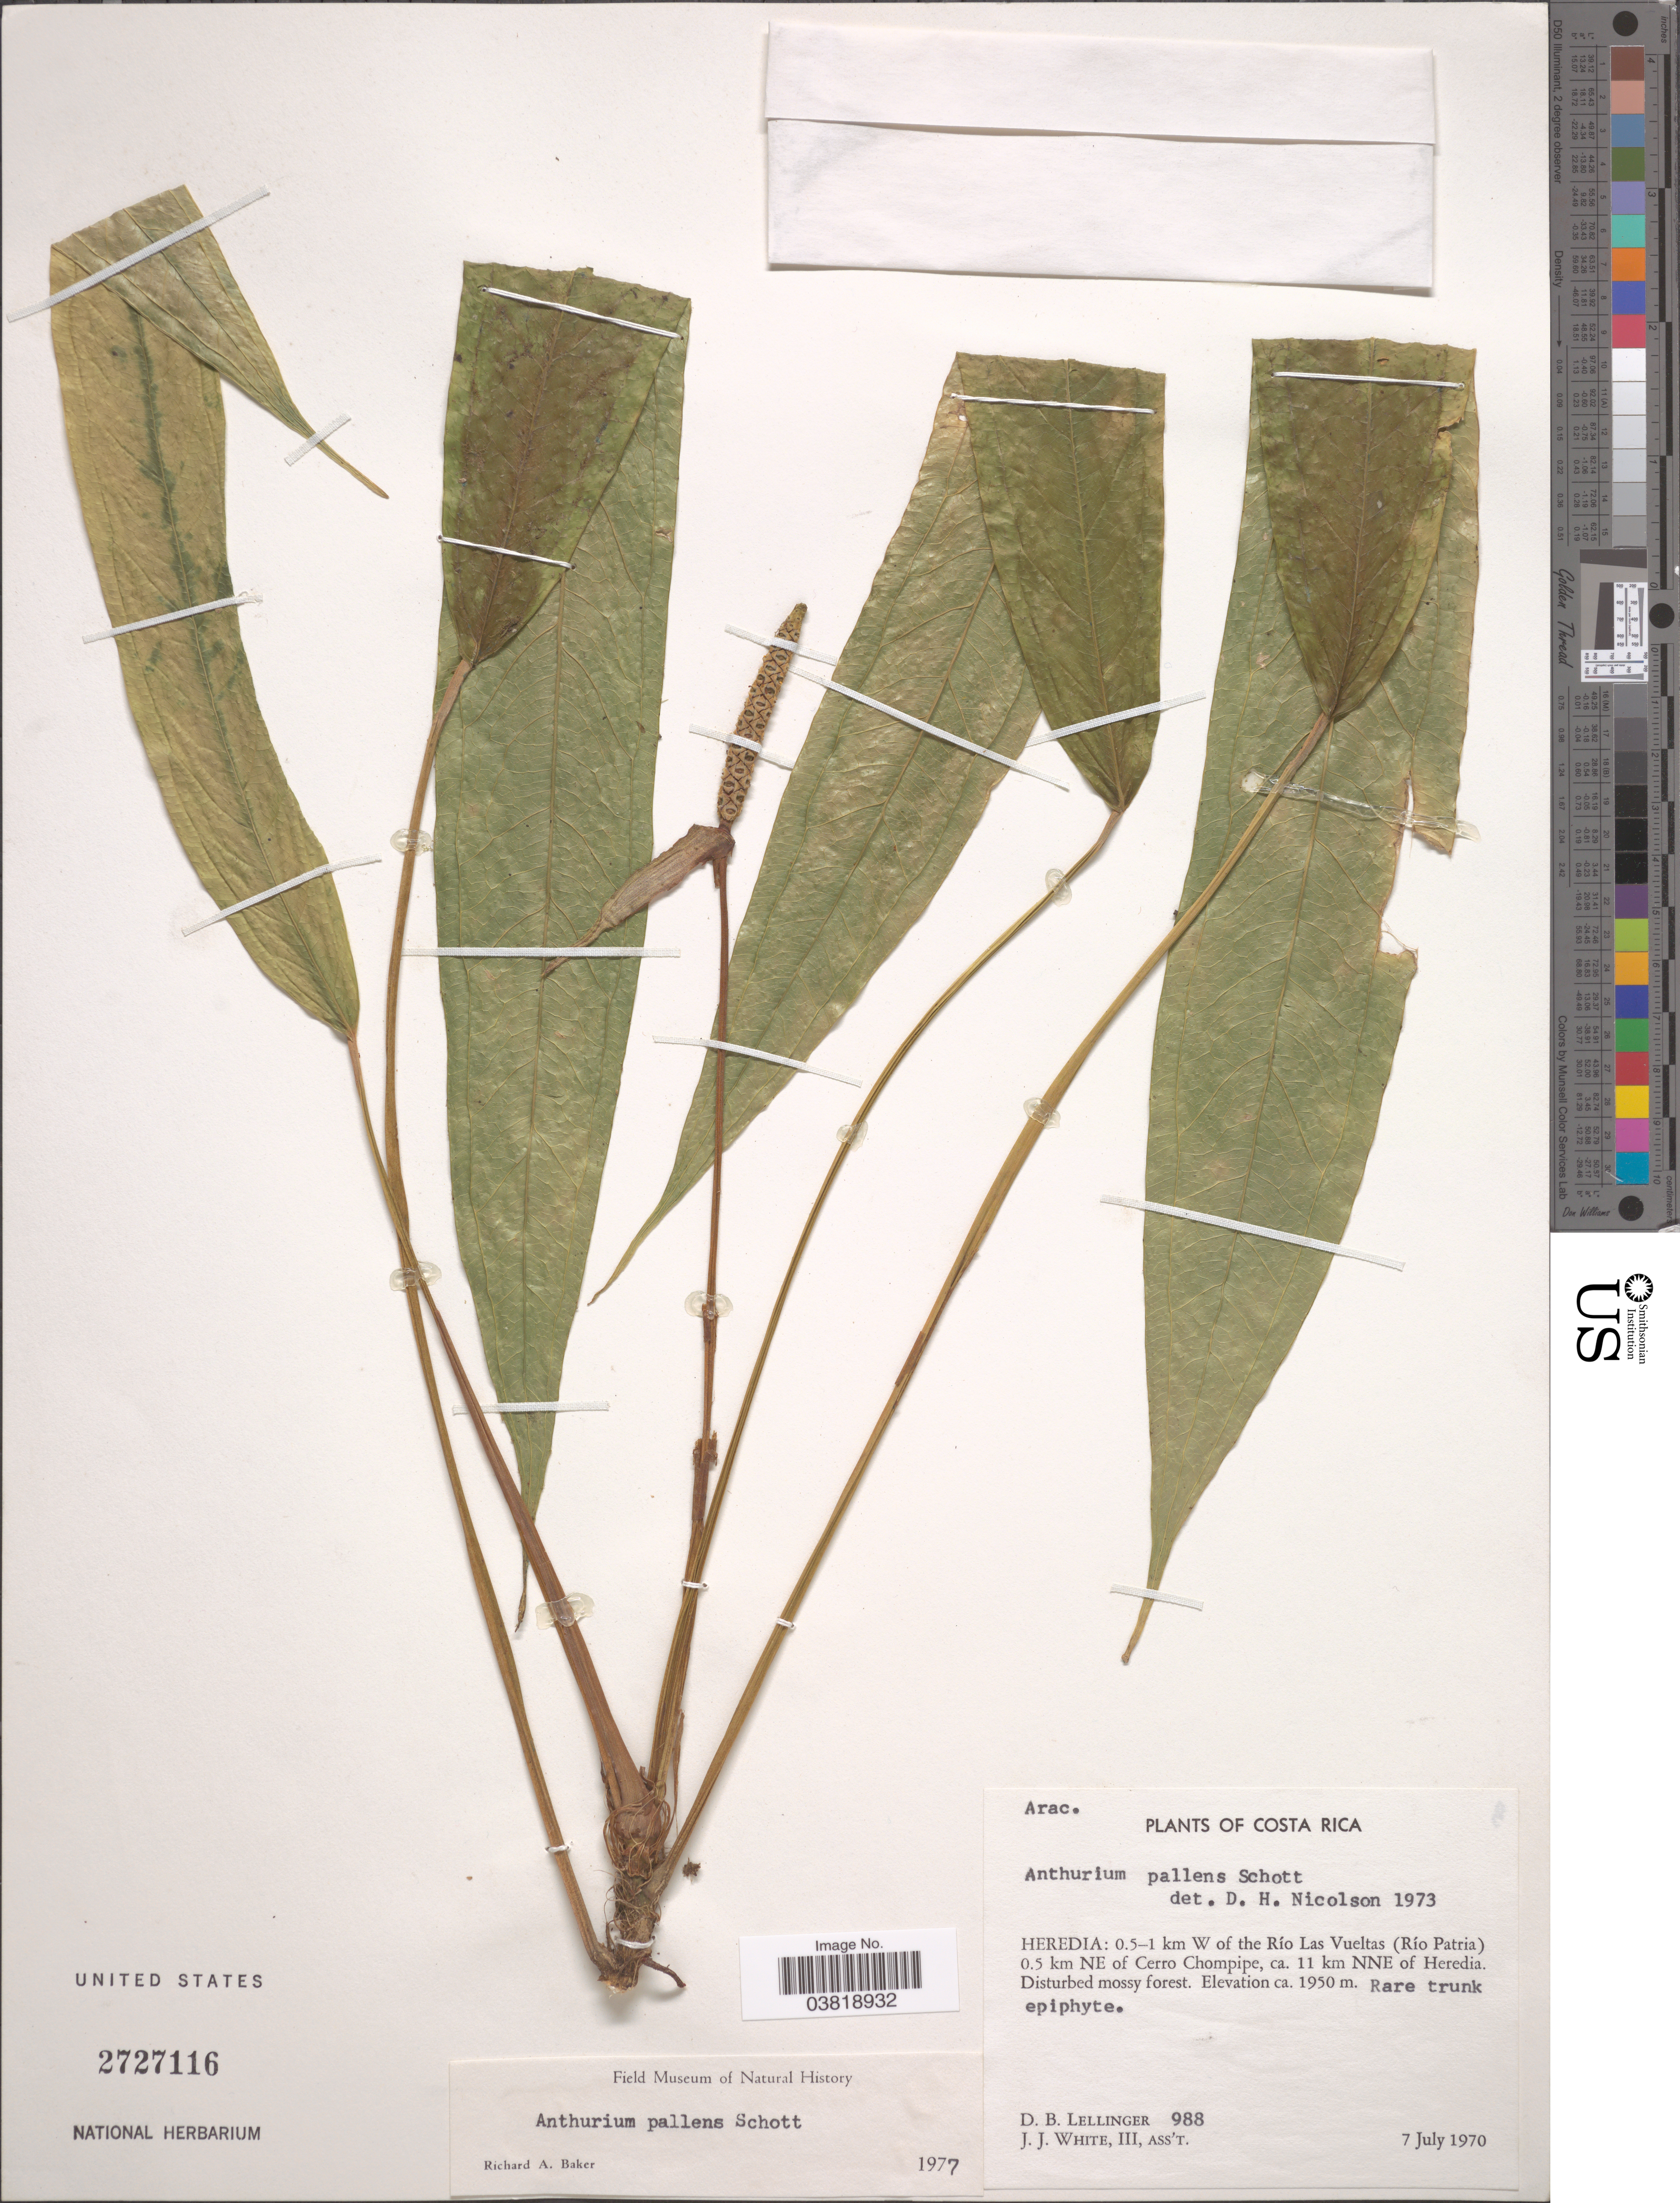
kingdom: Plantae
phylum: Tracheophyta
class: Liliopsida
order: Alismatales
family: Araceae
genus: Anthurium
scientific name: Anthurium pallens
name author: Schott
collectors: D. B. Lellinger & J. J. White III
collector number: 988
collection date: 1970-07-07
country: Costa Rica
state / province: Heredia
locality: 0.5-1 km W of the Río Las Vueltas (Río Patria) 0.5 km NE of Cerro Chompipe, ca. 11 km NNE of Heredia.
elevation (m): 1950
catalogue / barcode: US 2727116